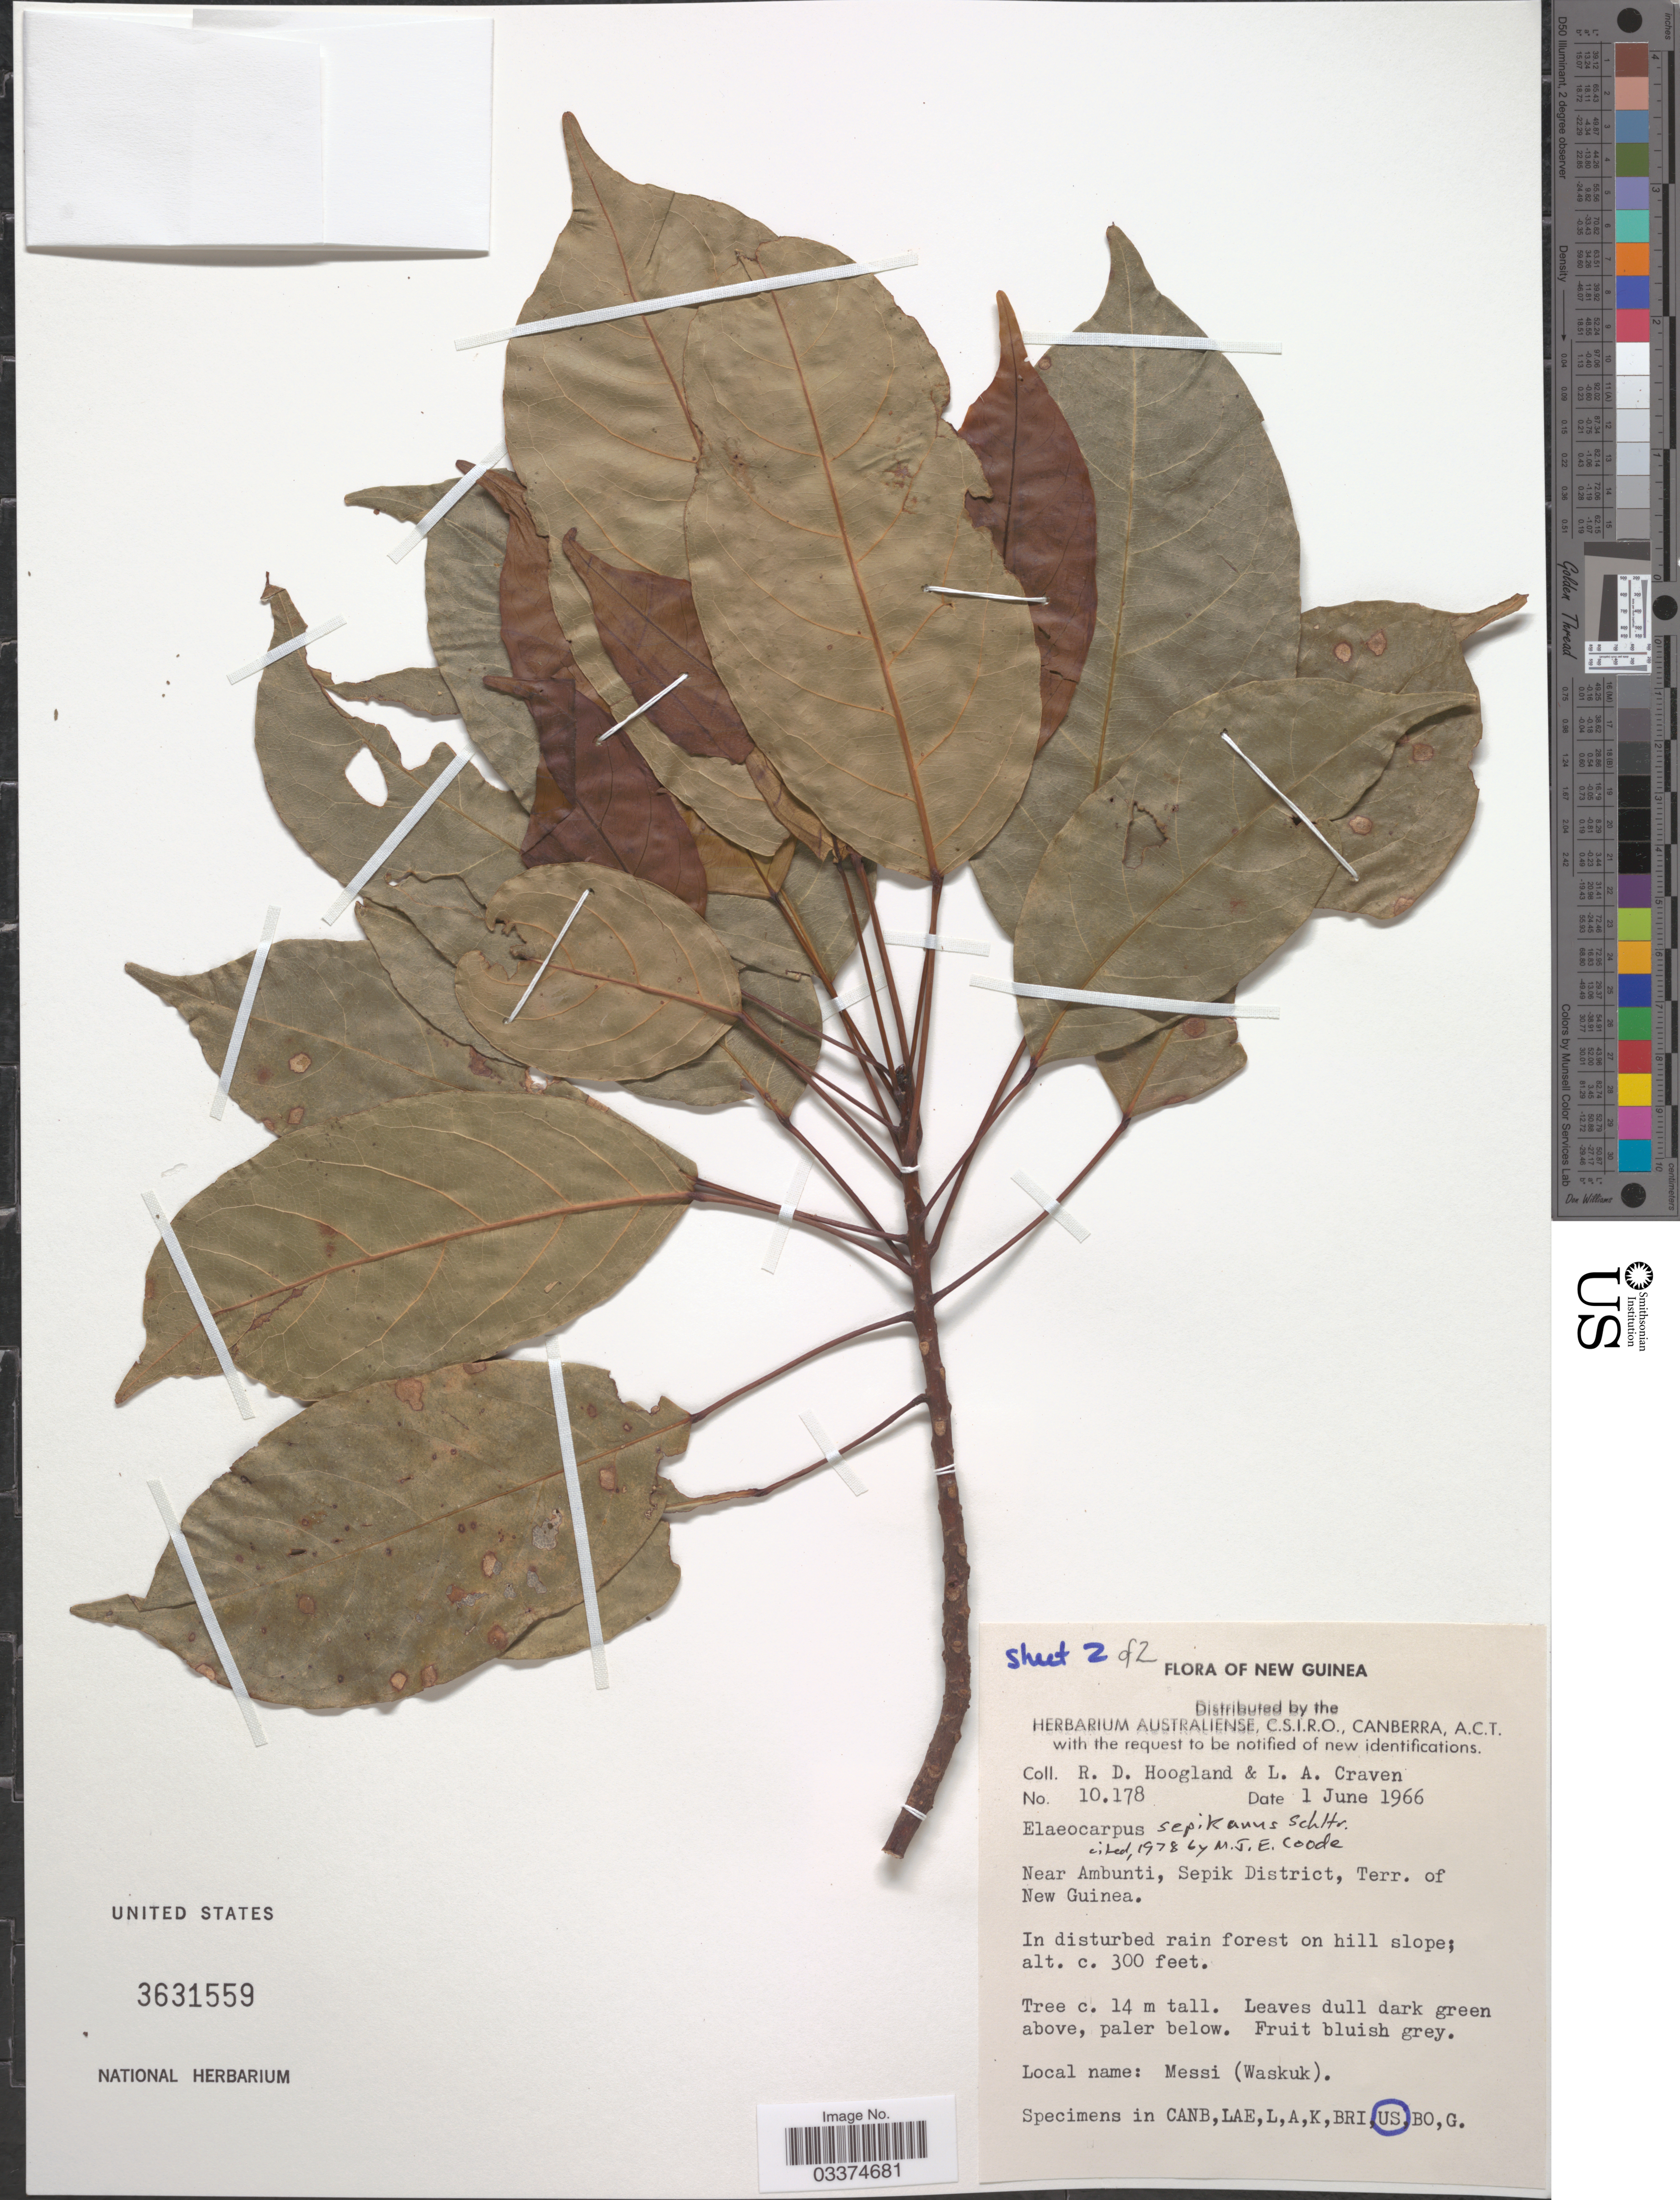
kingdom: Plantae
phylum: Tracheophyta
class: Magnoliopsida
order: Oxalidales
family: Elaeocarpaceae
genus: Elaeocarpus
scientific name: Elaeocarpus sepikanus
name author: Schltr.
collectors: R. D. Hoogland & L. A. Craven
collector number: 10178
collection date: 1966-06-01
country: Papua New Guinea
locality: New Guinea. Near Ambunti, Sepik District, Terr. of New Guinea.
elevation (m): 91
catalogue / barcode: US 3631559